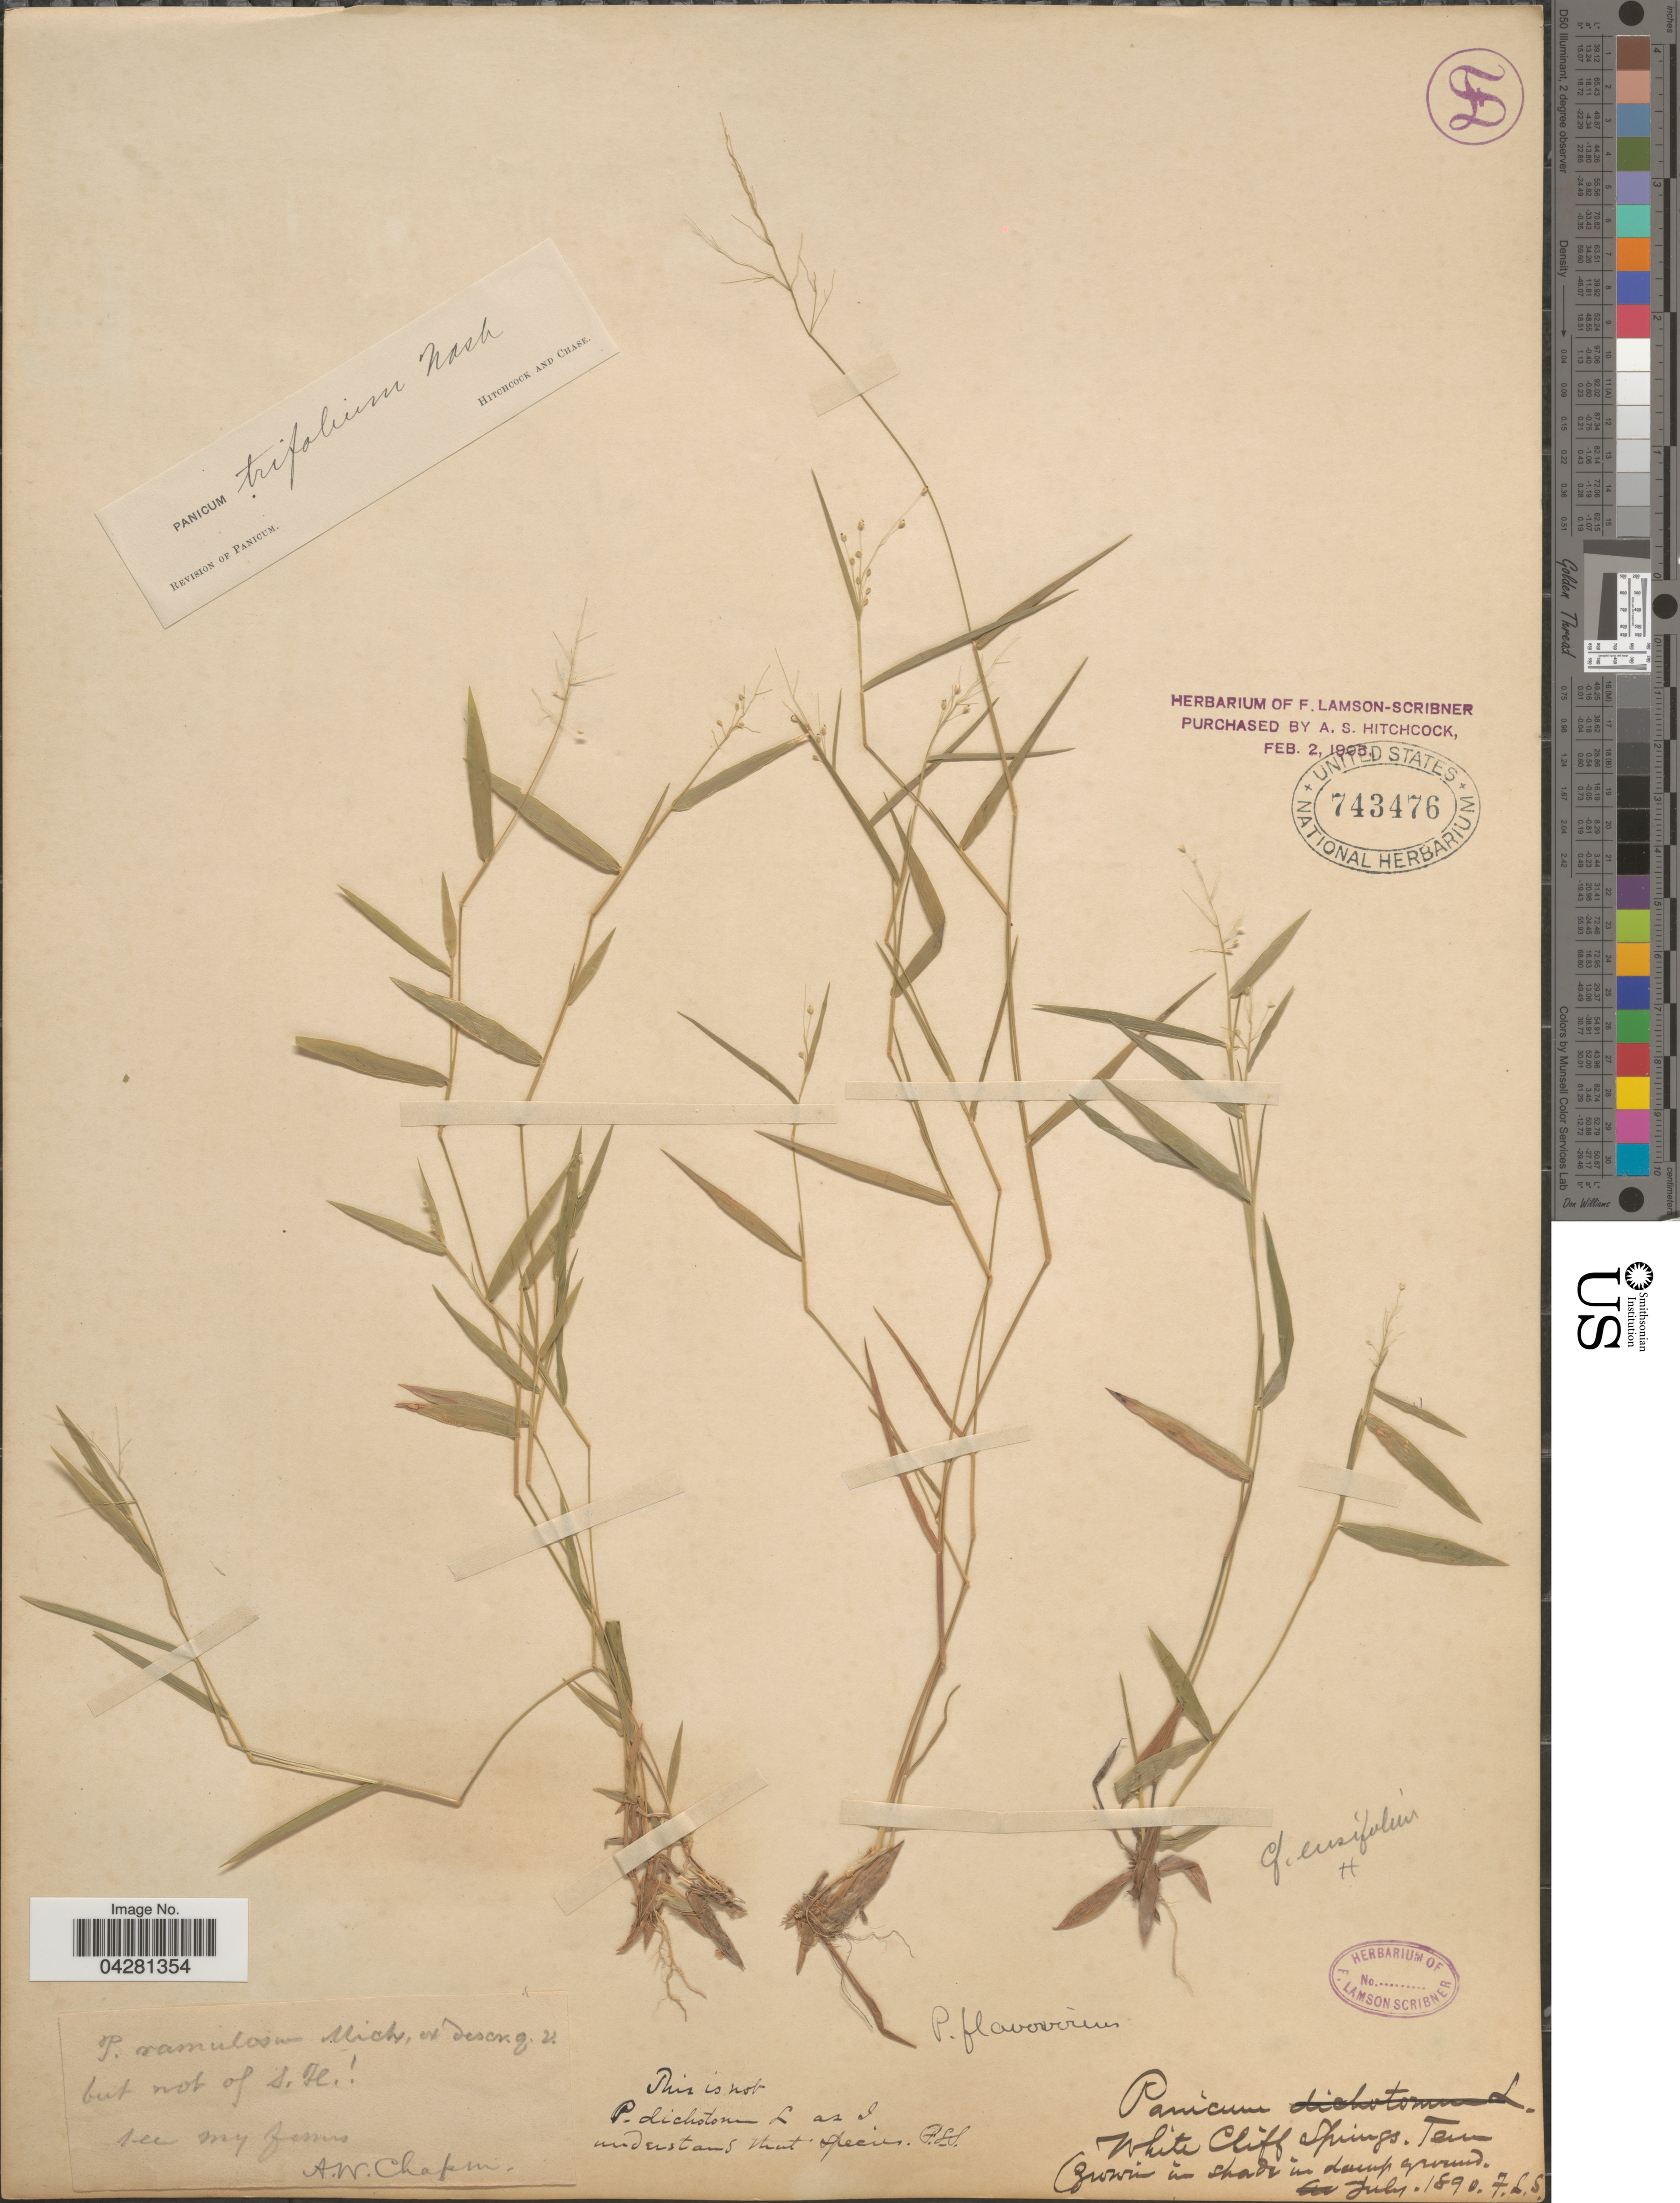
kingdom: Plantae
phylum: Tracheophyta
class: Liliopsida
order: Poales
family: Poaceae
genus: Dichanthelium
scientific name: Dichanthelium dichotomum var. unciphyllum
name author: (Trin.) Davidse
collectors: F. S.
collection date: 1890-07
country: United States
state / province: Tennessee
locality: White Cliff Springs.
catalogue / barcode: US 743476